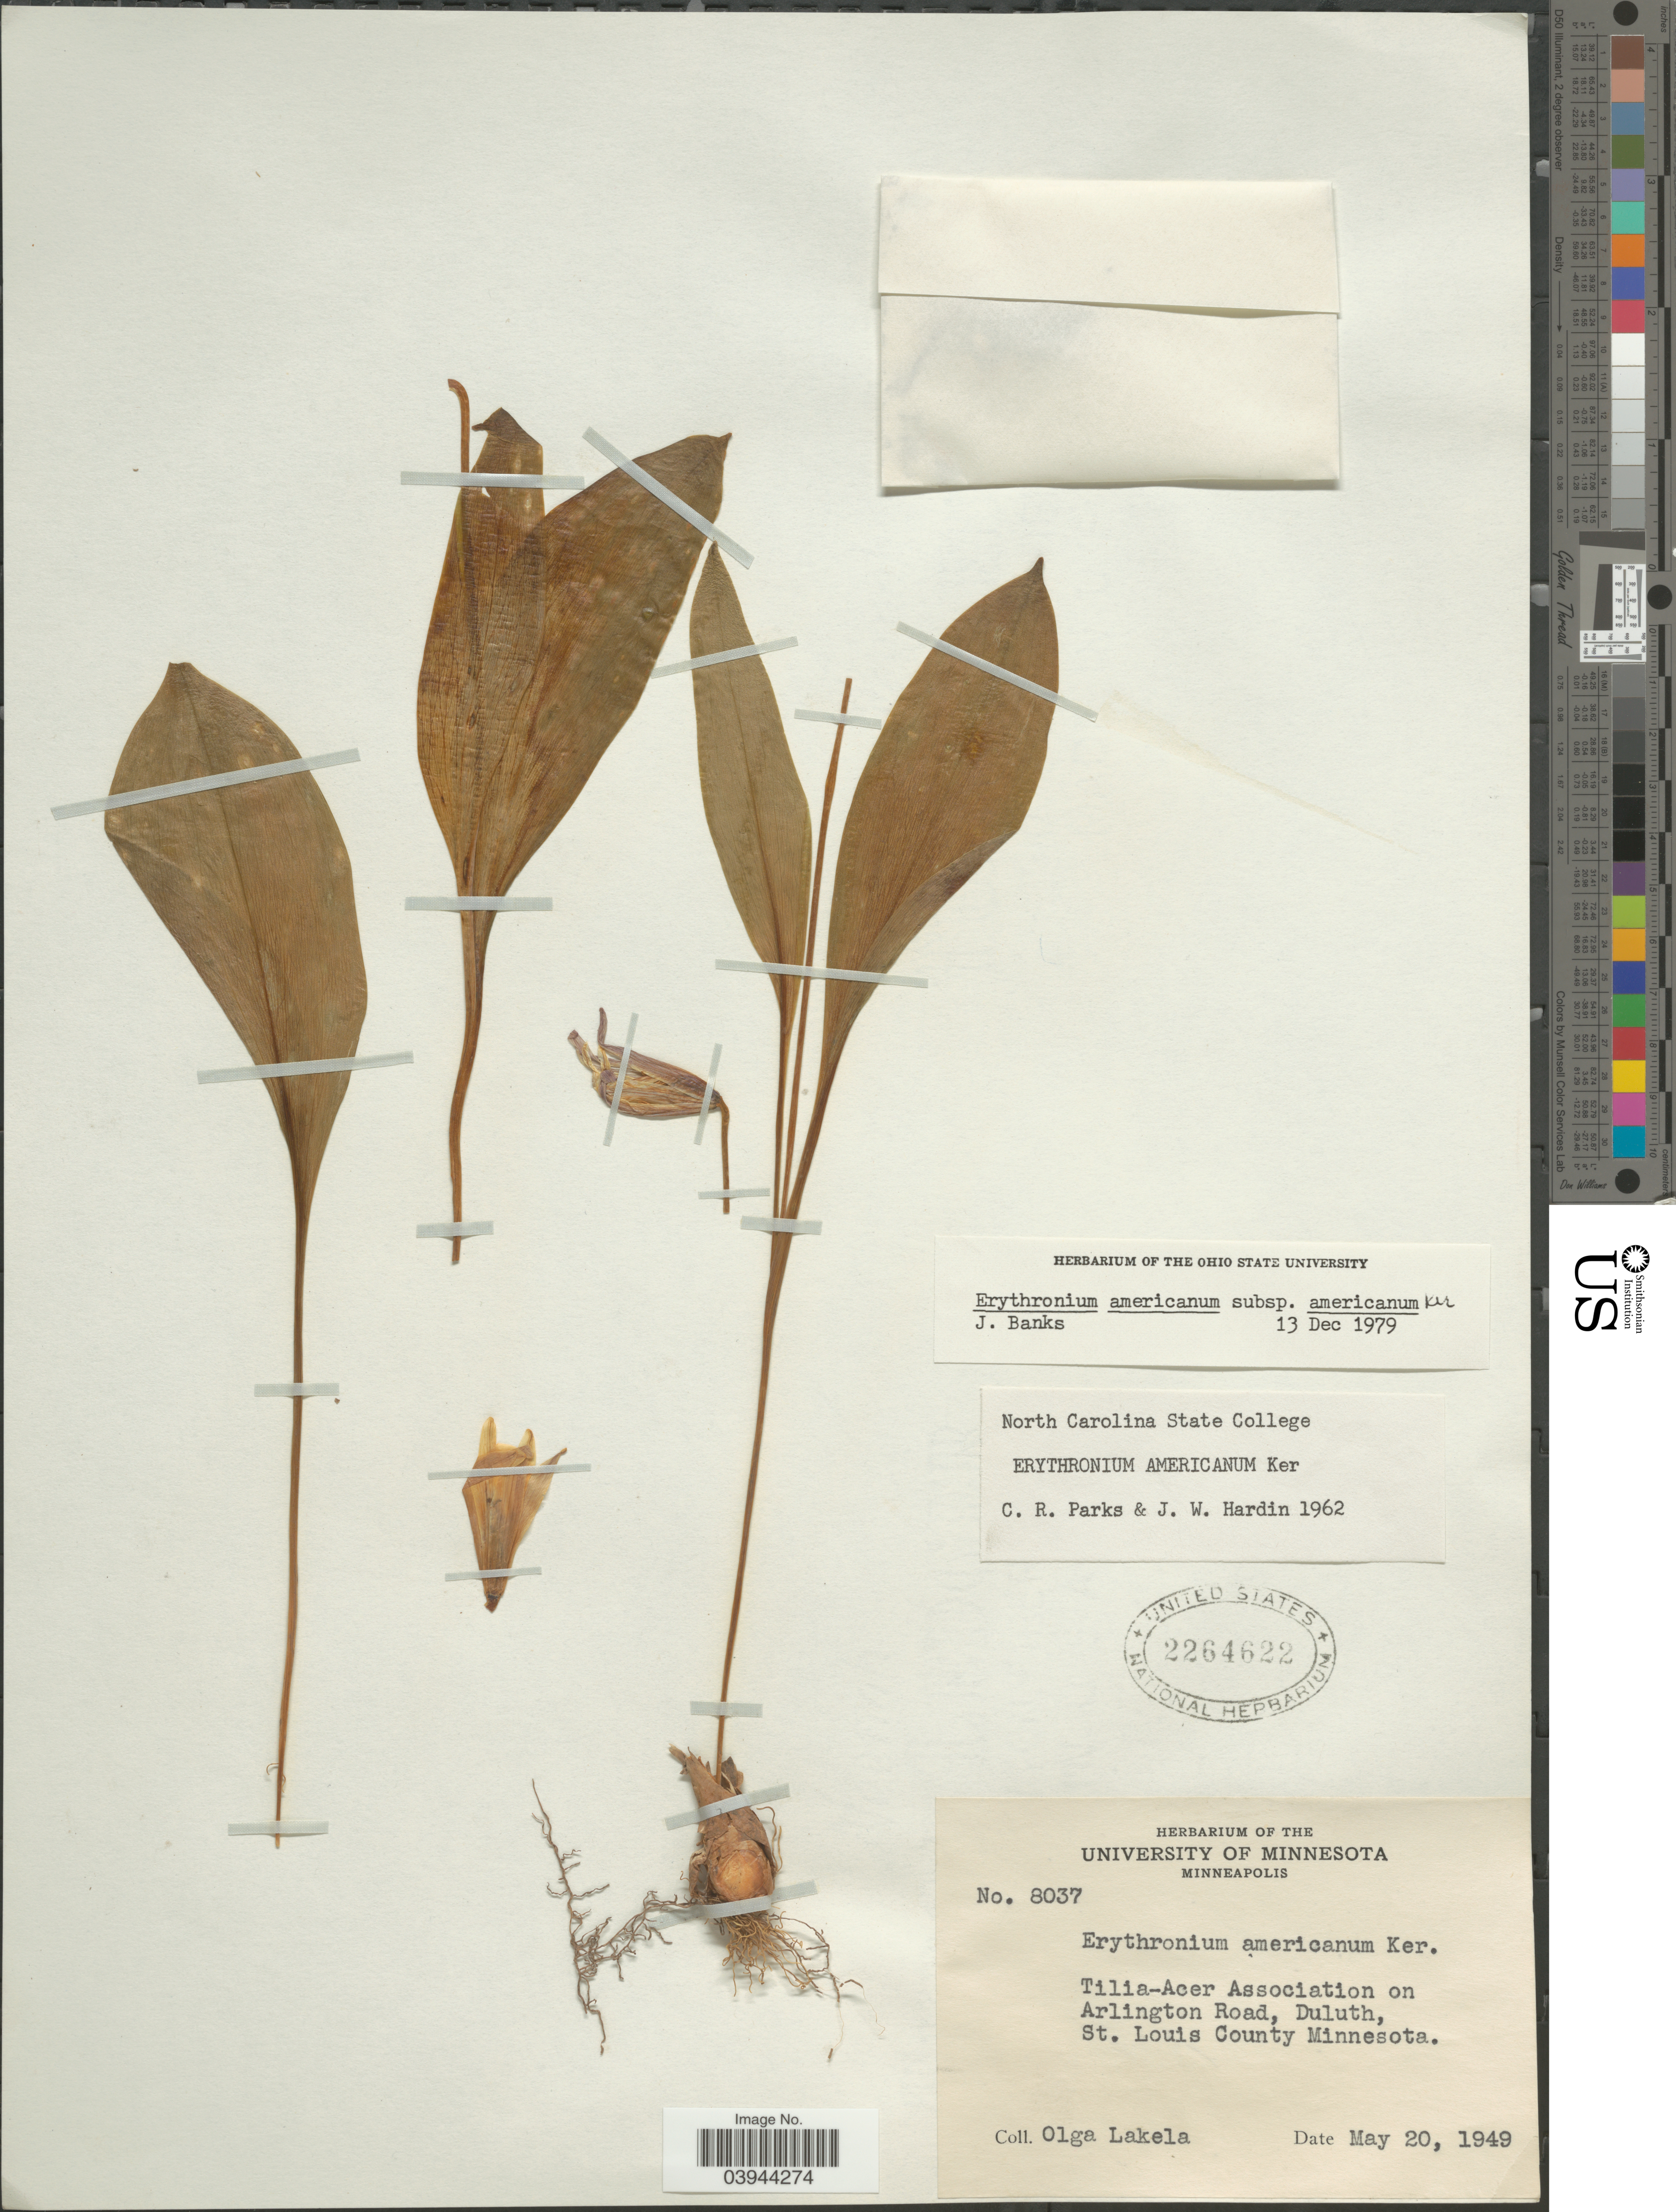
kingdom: Plantae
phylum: Tracheophyta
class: Liliopsida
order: Liliales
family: Liliaceae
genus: Erythronium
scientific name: Erythronium americanum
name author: Ker Gawl.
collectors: O. K. Lakela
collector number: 8037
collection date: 1949-05-20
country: United States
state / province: Minnesota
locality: Tilia-Acer Association on Arlington Road, Duluth, St. Louis County.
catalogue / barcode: US 2264622